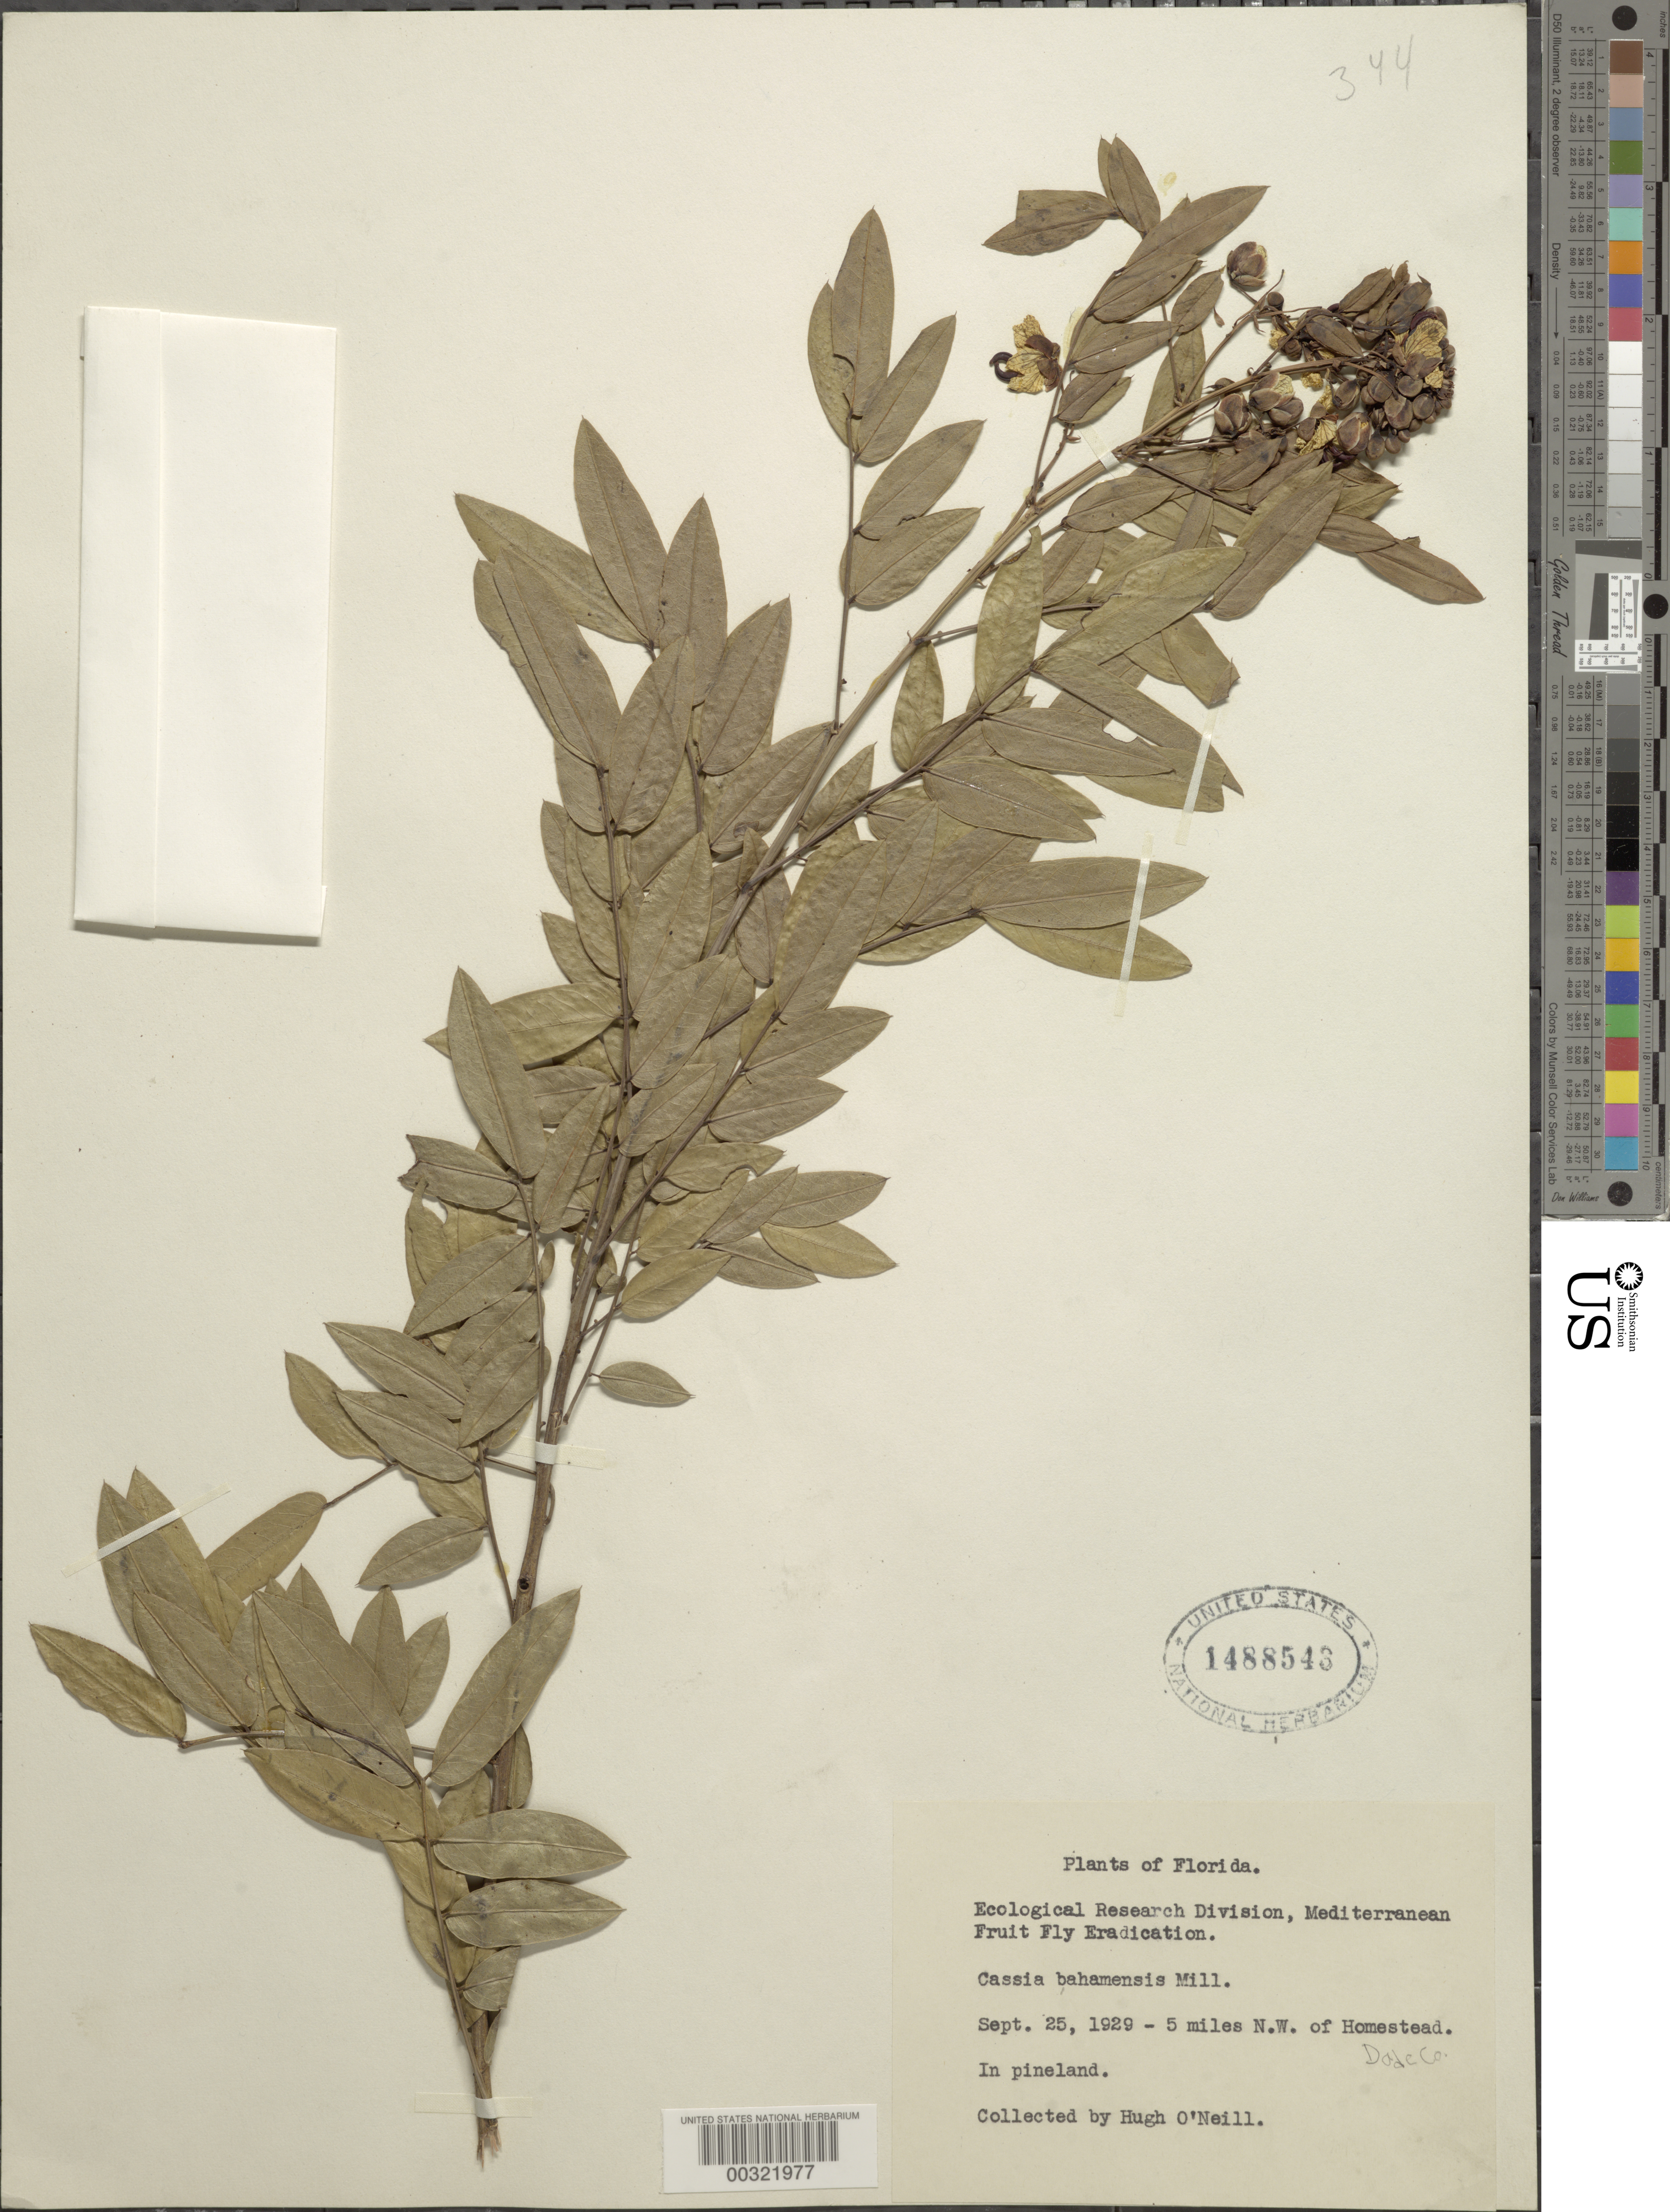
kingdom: Plantae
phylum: Tracheophyta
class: Magnoliopsida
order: Fabales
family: Fabaceae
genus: Senna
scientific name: Senna ligustrina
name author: (L.) H.S. Irwin & Barneby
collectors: H. O'Neill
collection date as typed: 25 Sep 1929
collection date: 1929-09-25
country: United States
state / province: Florida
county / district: Dade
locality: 5 mi nw of homestead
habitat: Pineland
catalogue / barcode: US 1488543